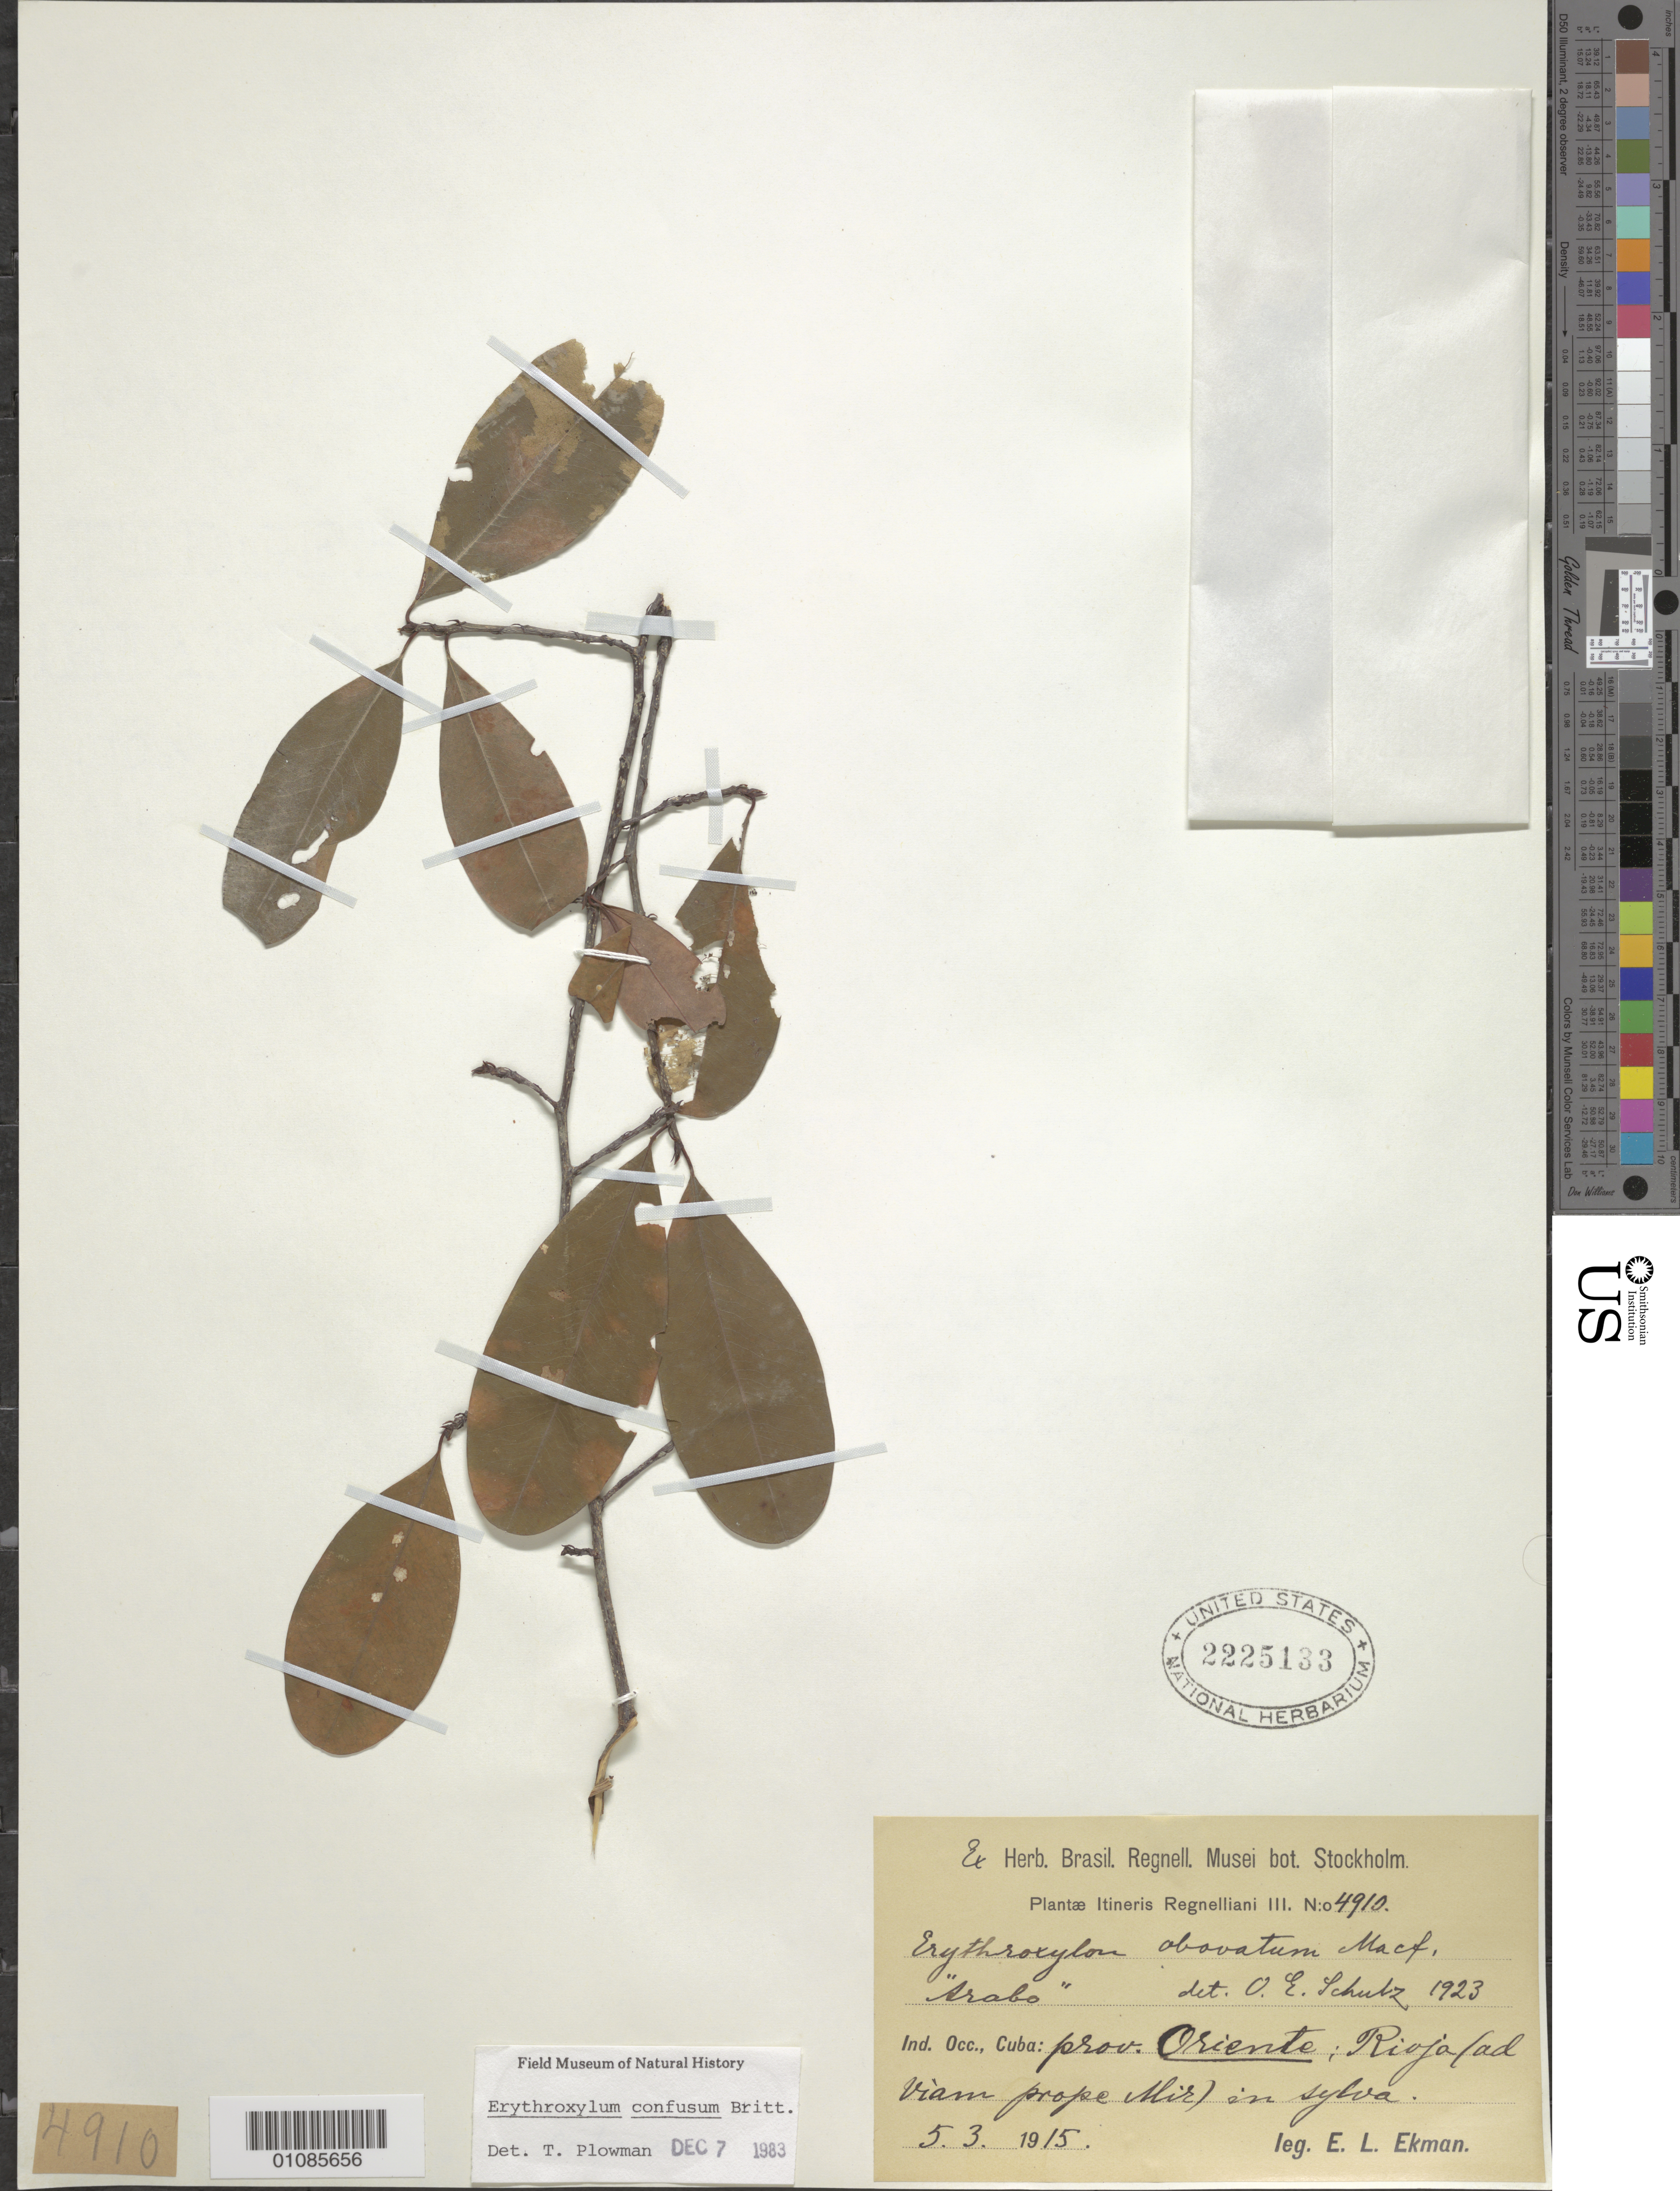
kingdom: Plantae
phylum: Tracheophyta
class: Magnoliopsida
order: Malpighiales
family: Erythroxylaceae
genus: Erythroxylum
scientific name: Erythroxylum confusum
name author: Britton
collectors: E. L. Ekman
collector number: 4910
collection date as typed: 05 Mar 1915 or 03 May 1915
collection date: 1915-03-05 or 1915-05-03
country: Cuba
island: Cuba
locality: Oriente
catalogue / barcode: US 2225133